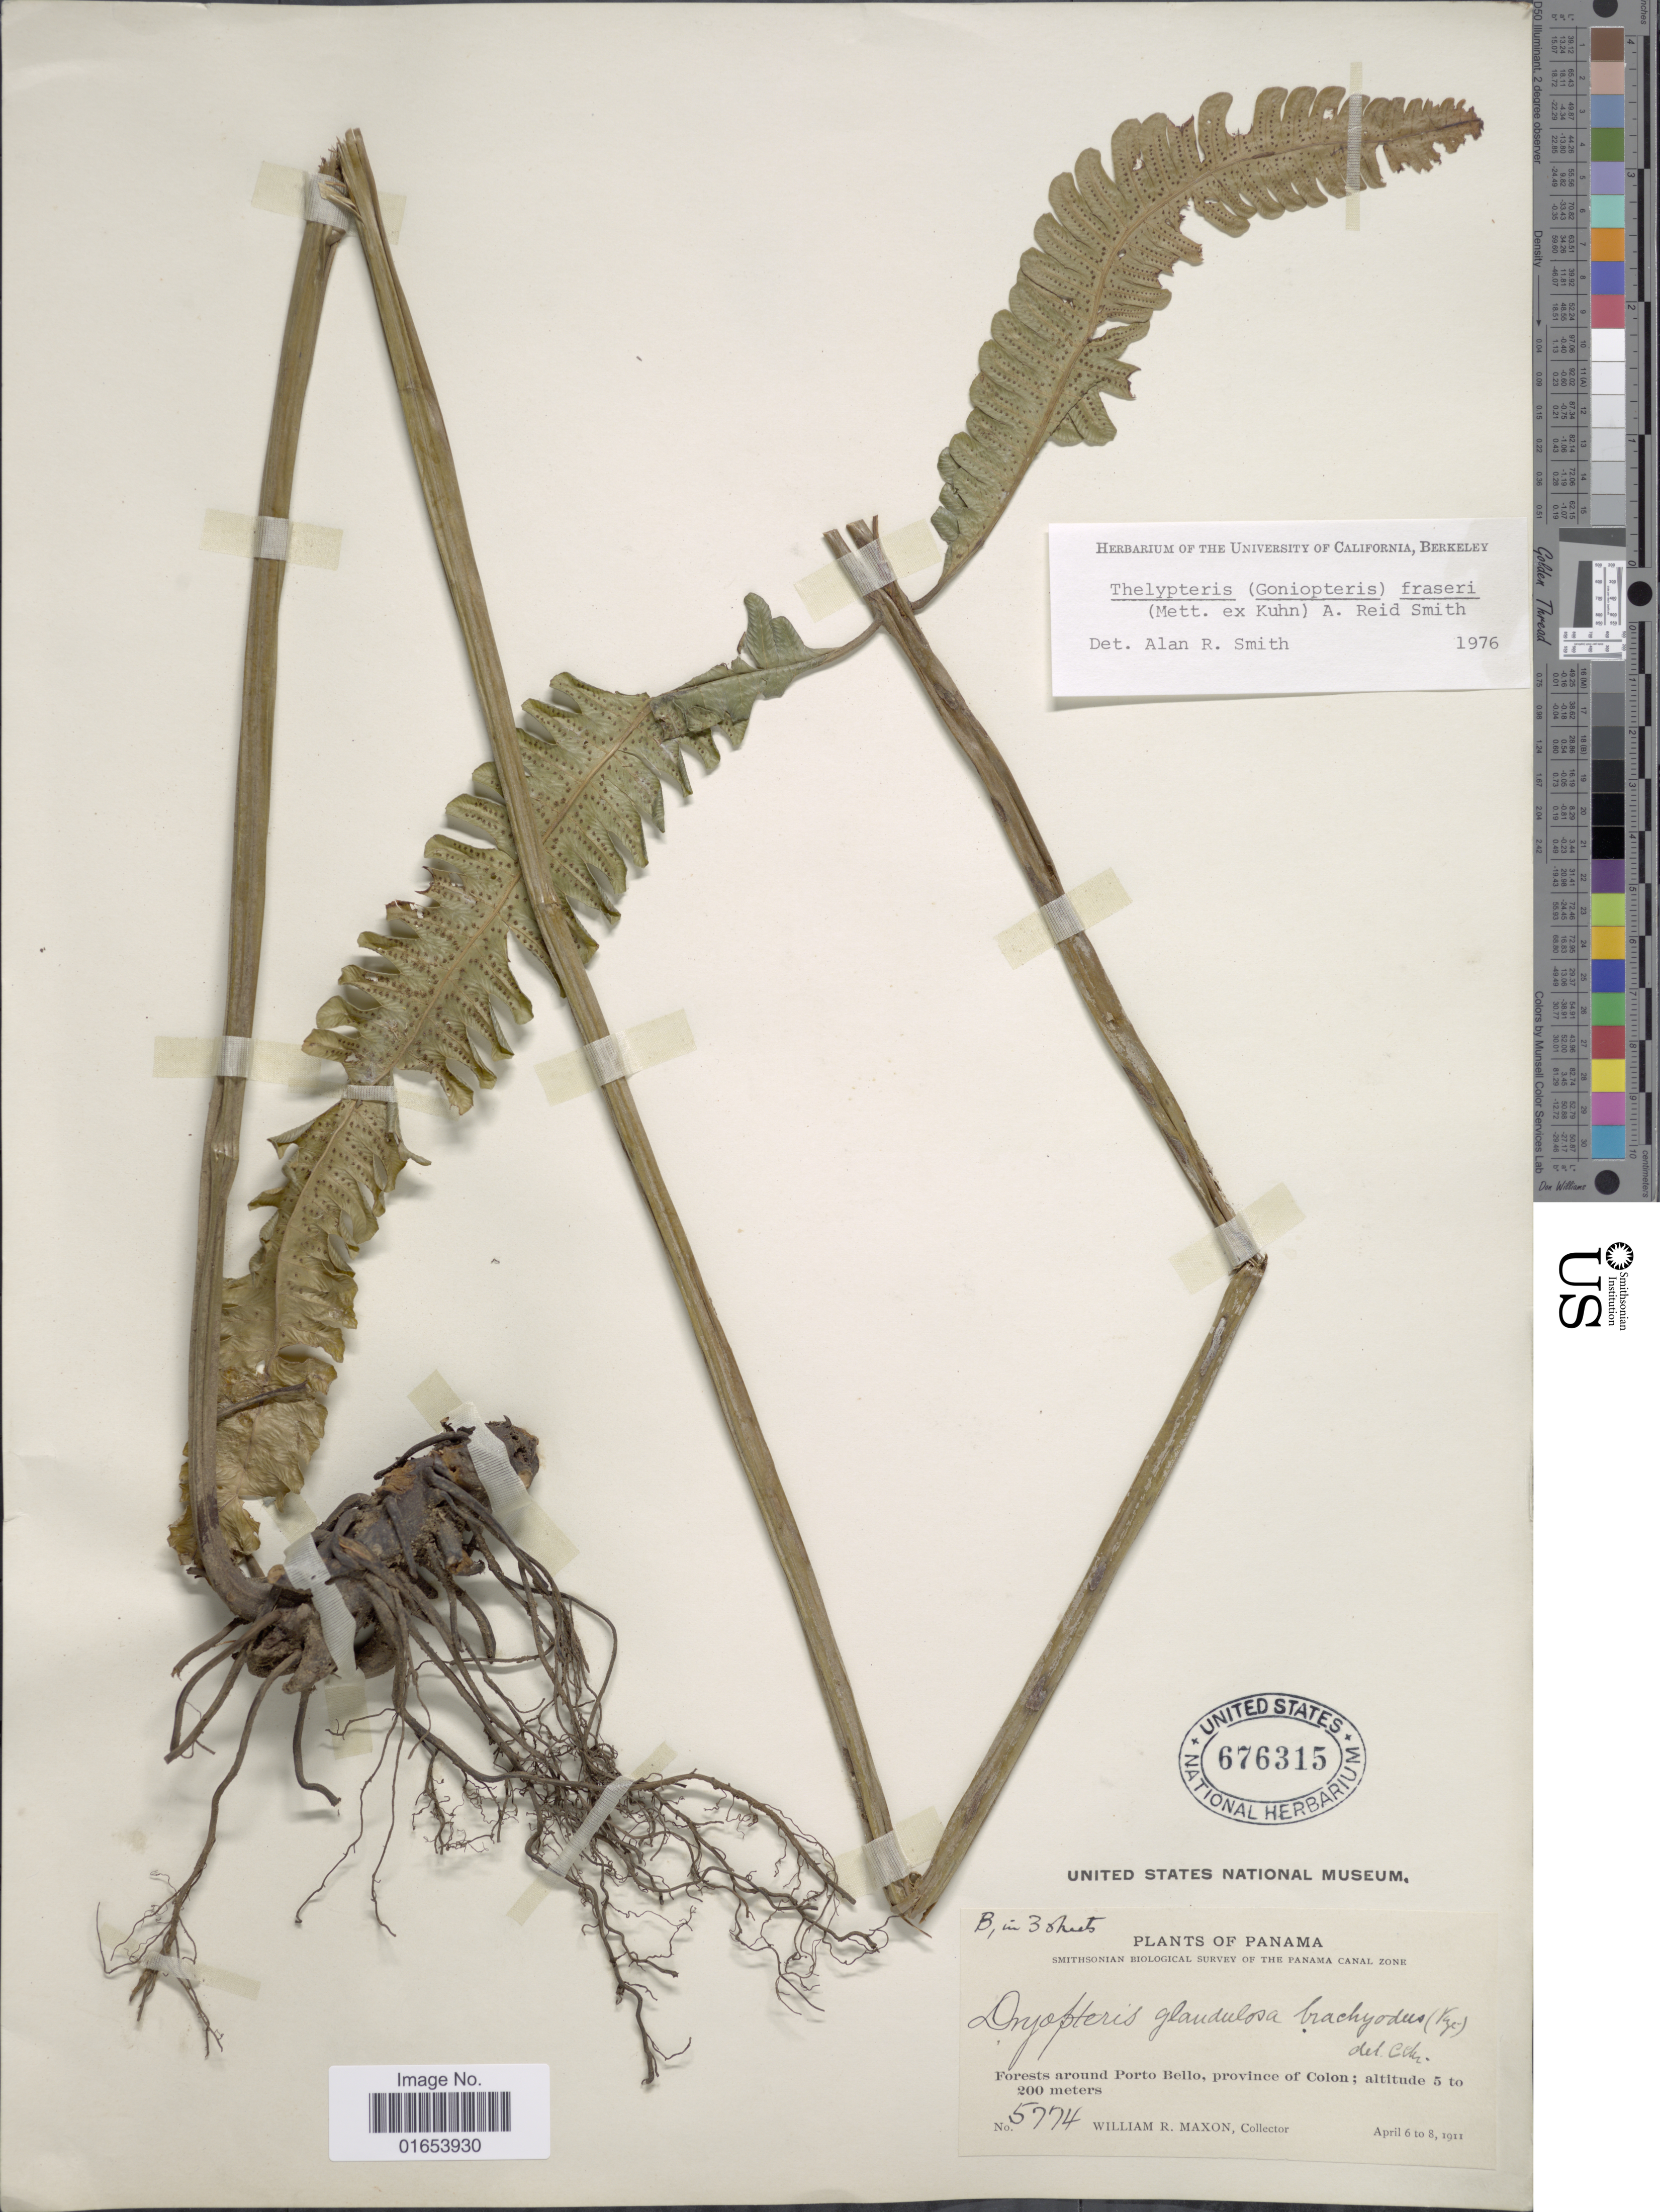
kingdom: Plantae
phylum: Tracheophyta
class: Polypodiopsida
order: Polypodiales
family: Thelypteridaceae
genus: Goniopteris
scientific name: Goniopteris fraseri (Mett.) comb. nov., ined 2015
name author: (Mett.)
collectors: W. R. Maxon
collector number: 5774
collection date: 1911-04-06/1911-04-08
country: Panama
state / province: Colón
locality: Forests around Porto Bello, province of Colon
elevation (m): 5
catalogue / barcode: US 676315